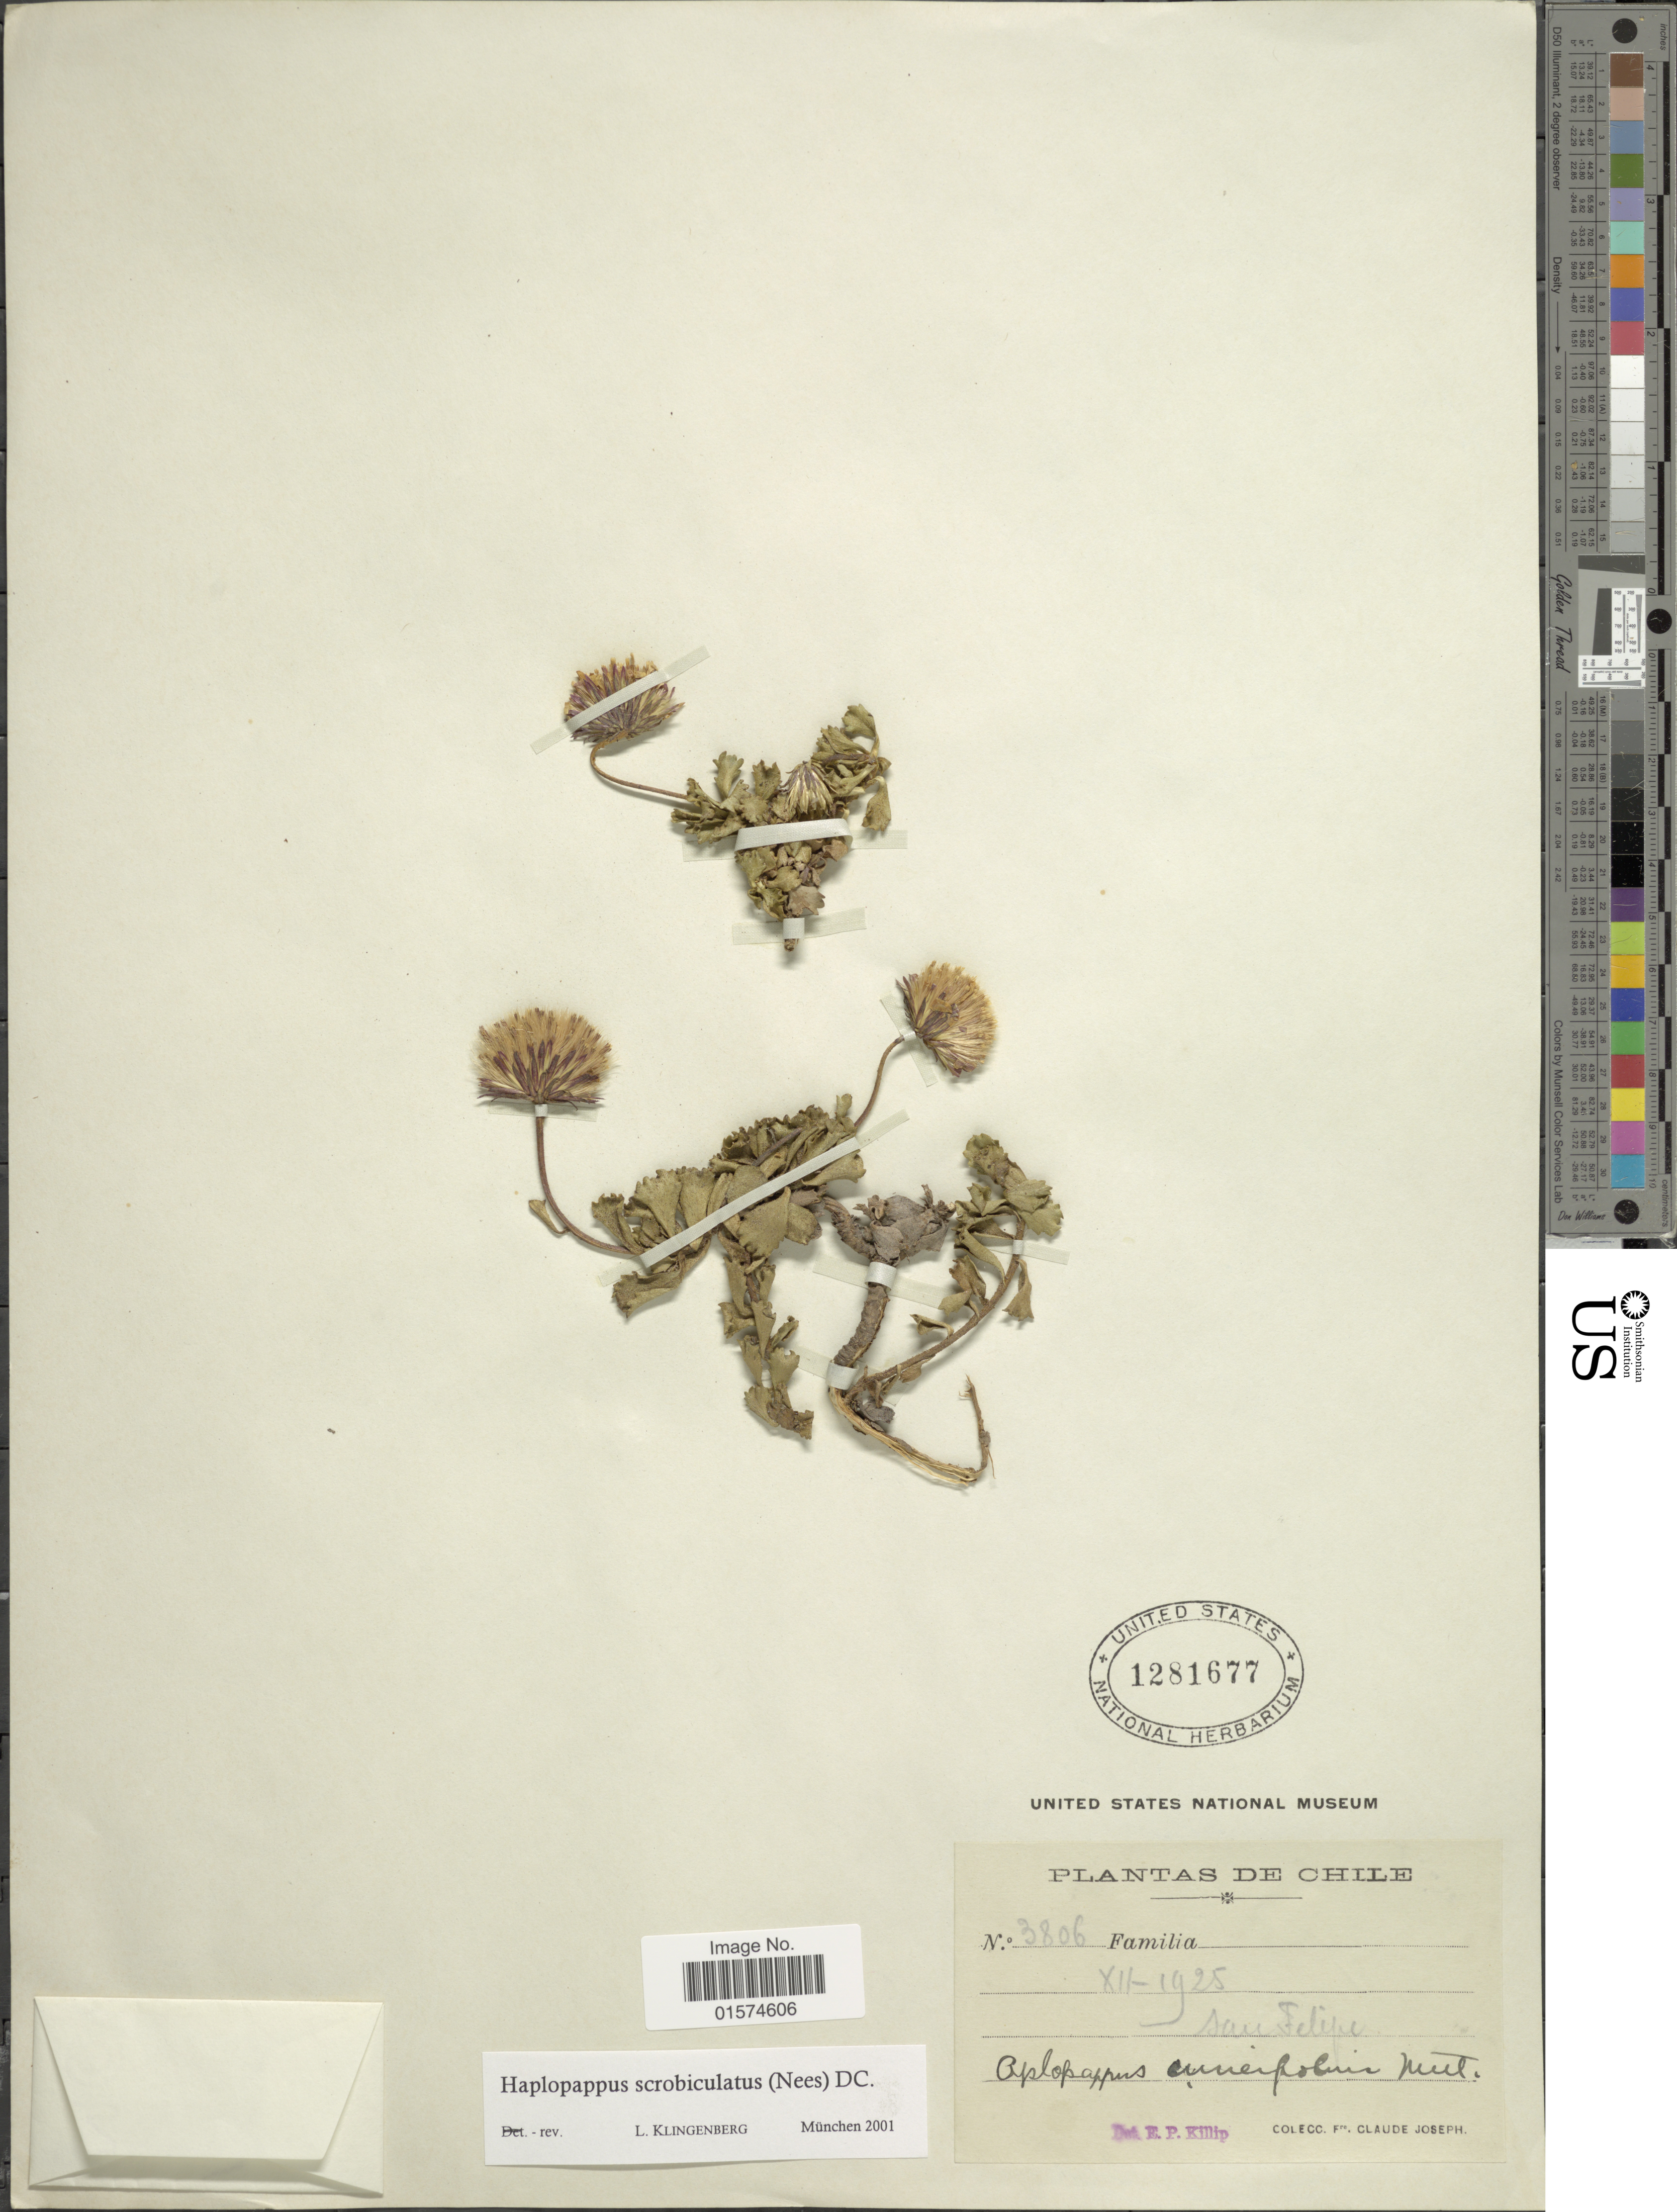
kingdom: Plantae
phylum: Tracheophyta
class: Magnoliopsida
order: Asterales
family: Asteraceae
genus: Haplopappus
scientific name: Haplopappus scrobiculatus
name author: (Nees) DC.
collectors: Frere Claude Joseph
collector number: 3806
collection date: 1925-12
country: Chile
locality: San Felipe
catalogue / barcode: US 1281677